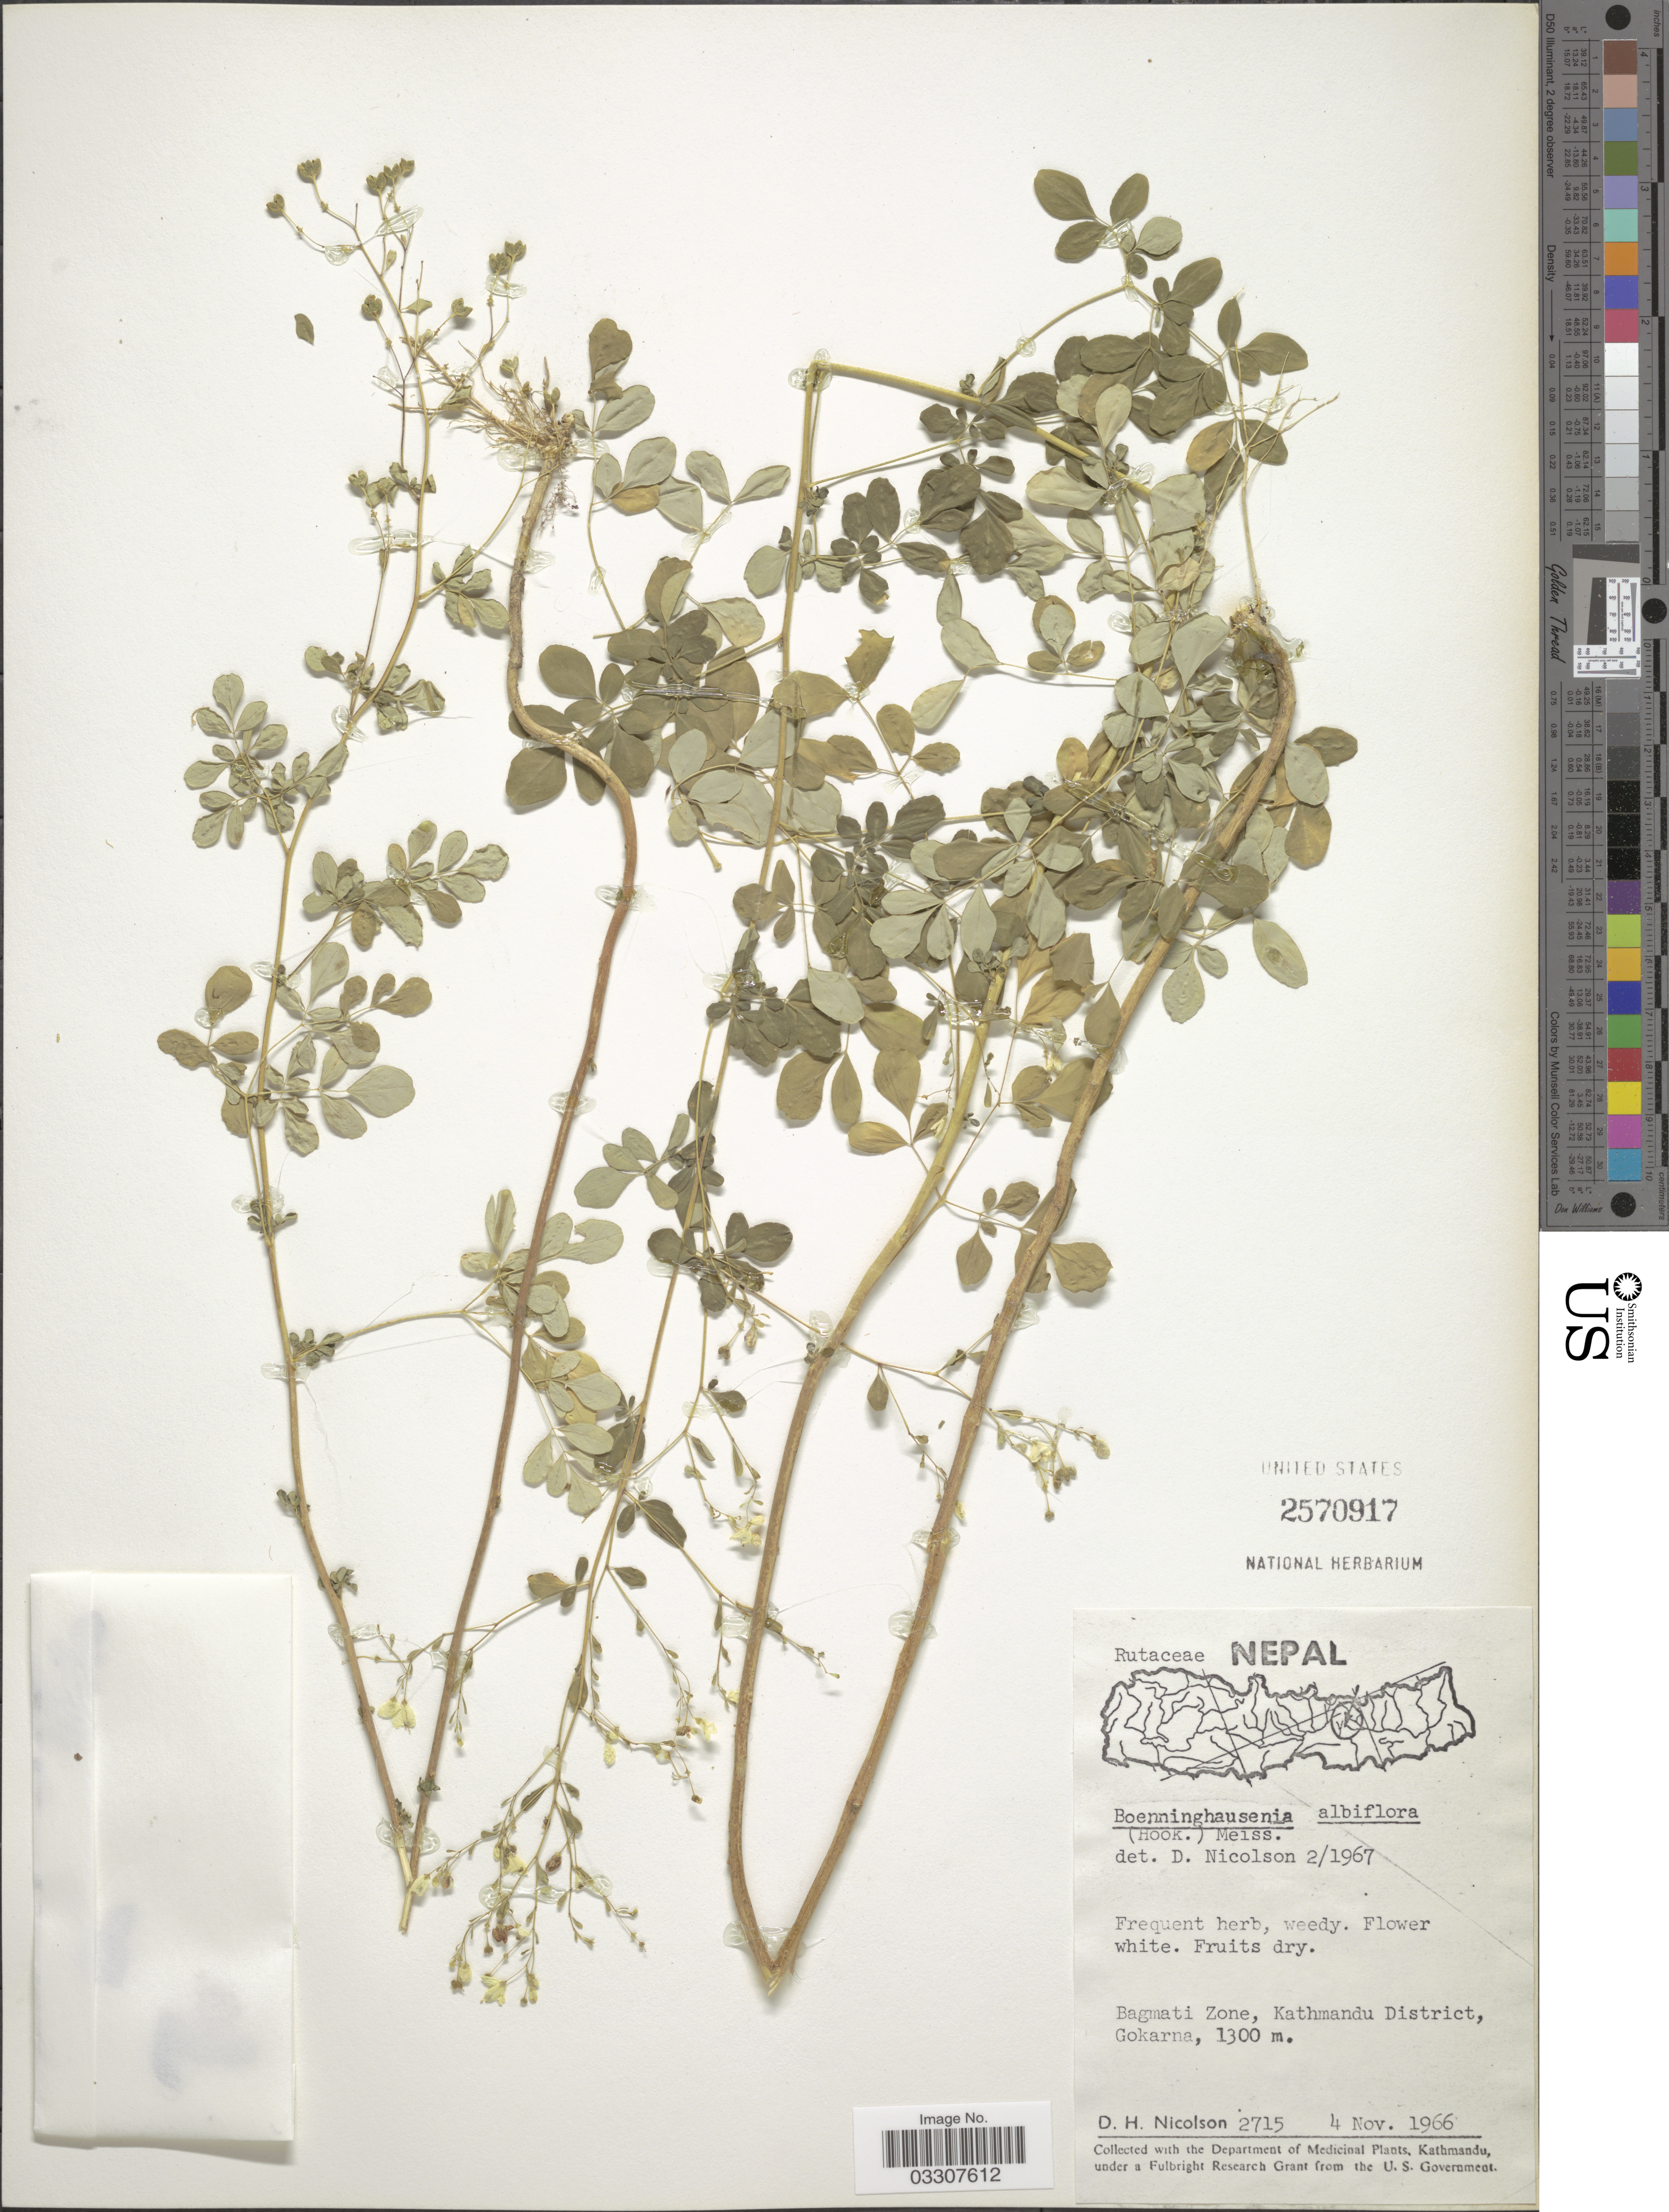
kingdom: Plantae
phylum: Tracheophyta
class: Magnoliopsida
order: Sapindales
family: Rutaceae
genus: Boenninghausenia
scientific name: Boenninghausenia albiflora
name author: (Hook.) Meisn.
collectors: D. H. Nicolson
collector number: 2715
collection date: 1966-11-04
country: Nepal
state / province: Bagmati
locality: Bagmati Zone, Kathmandu District, Gokarna.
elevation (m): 1300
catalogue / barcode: US 2570917